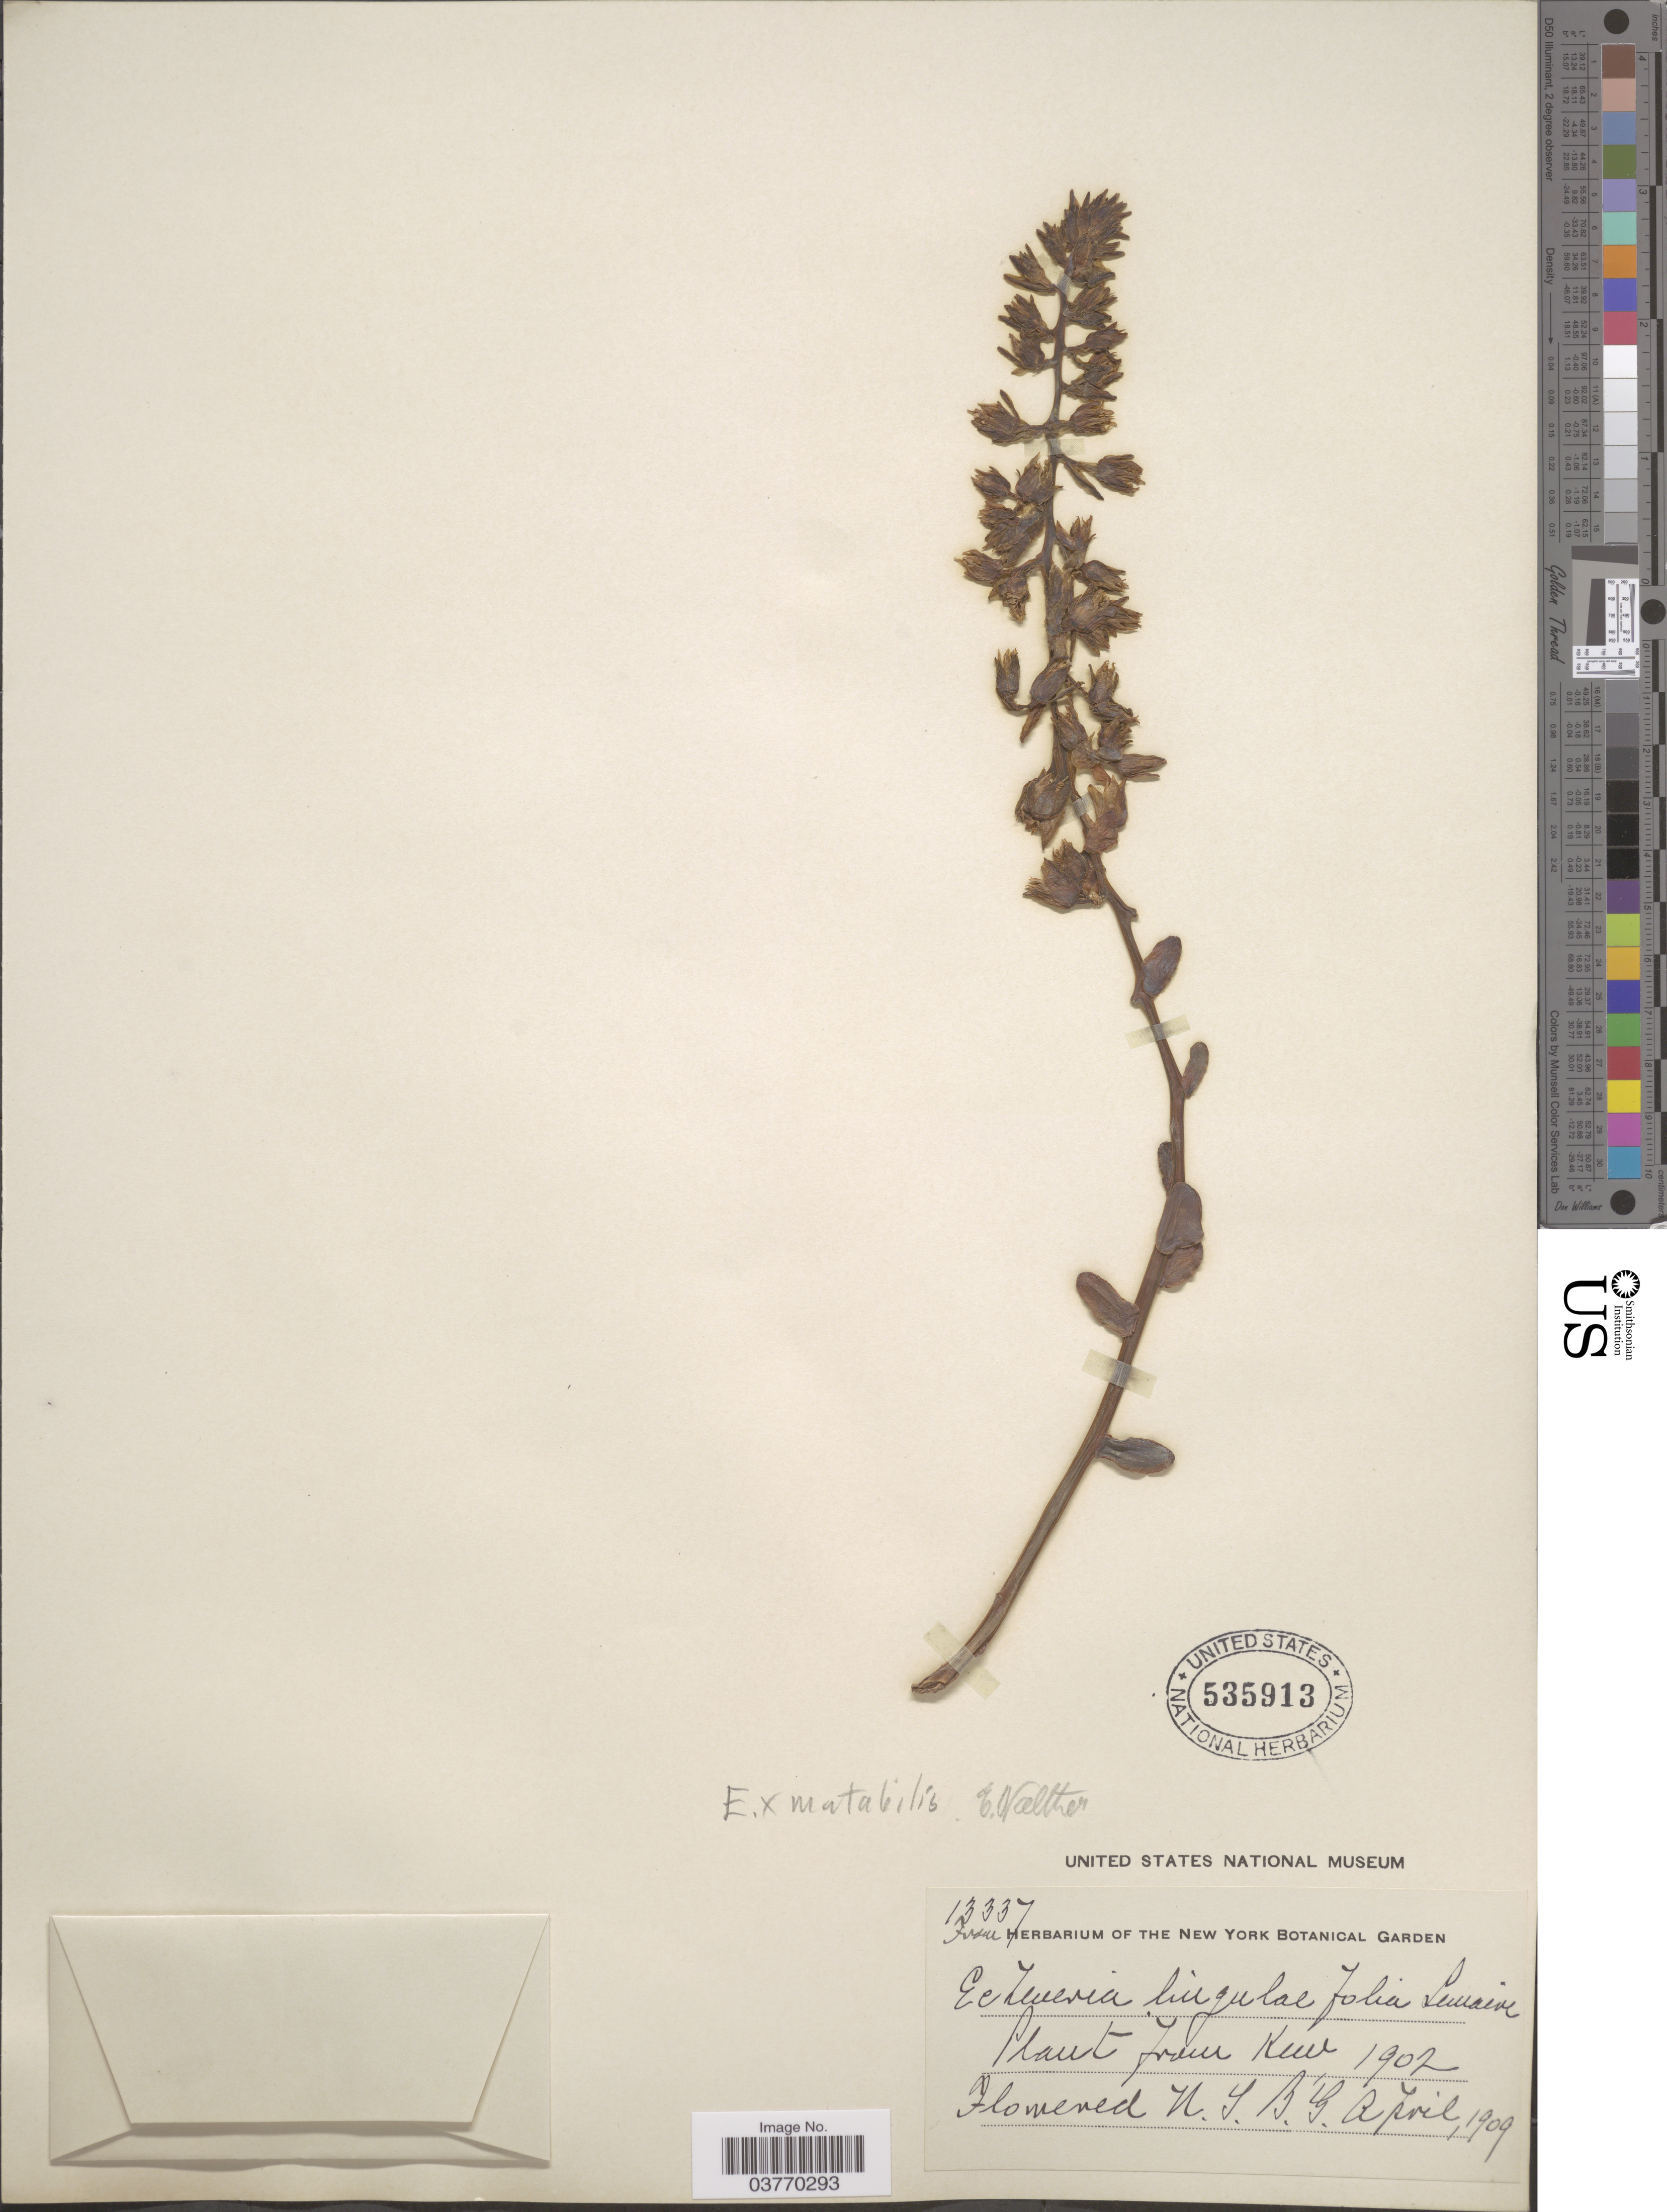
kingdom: Plantae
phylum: Tracheophyta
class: Magnoliopsida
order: Saxifragales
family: Crassulaceae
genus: Echeveria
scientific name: Echeveria x mutabilis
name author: Deleuil ex É. Morren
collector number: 13337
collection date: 1909-04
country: United States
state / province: New York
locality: N.Y.B.G.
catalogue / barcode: US 535913